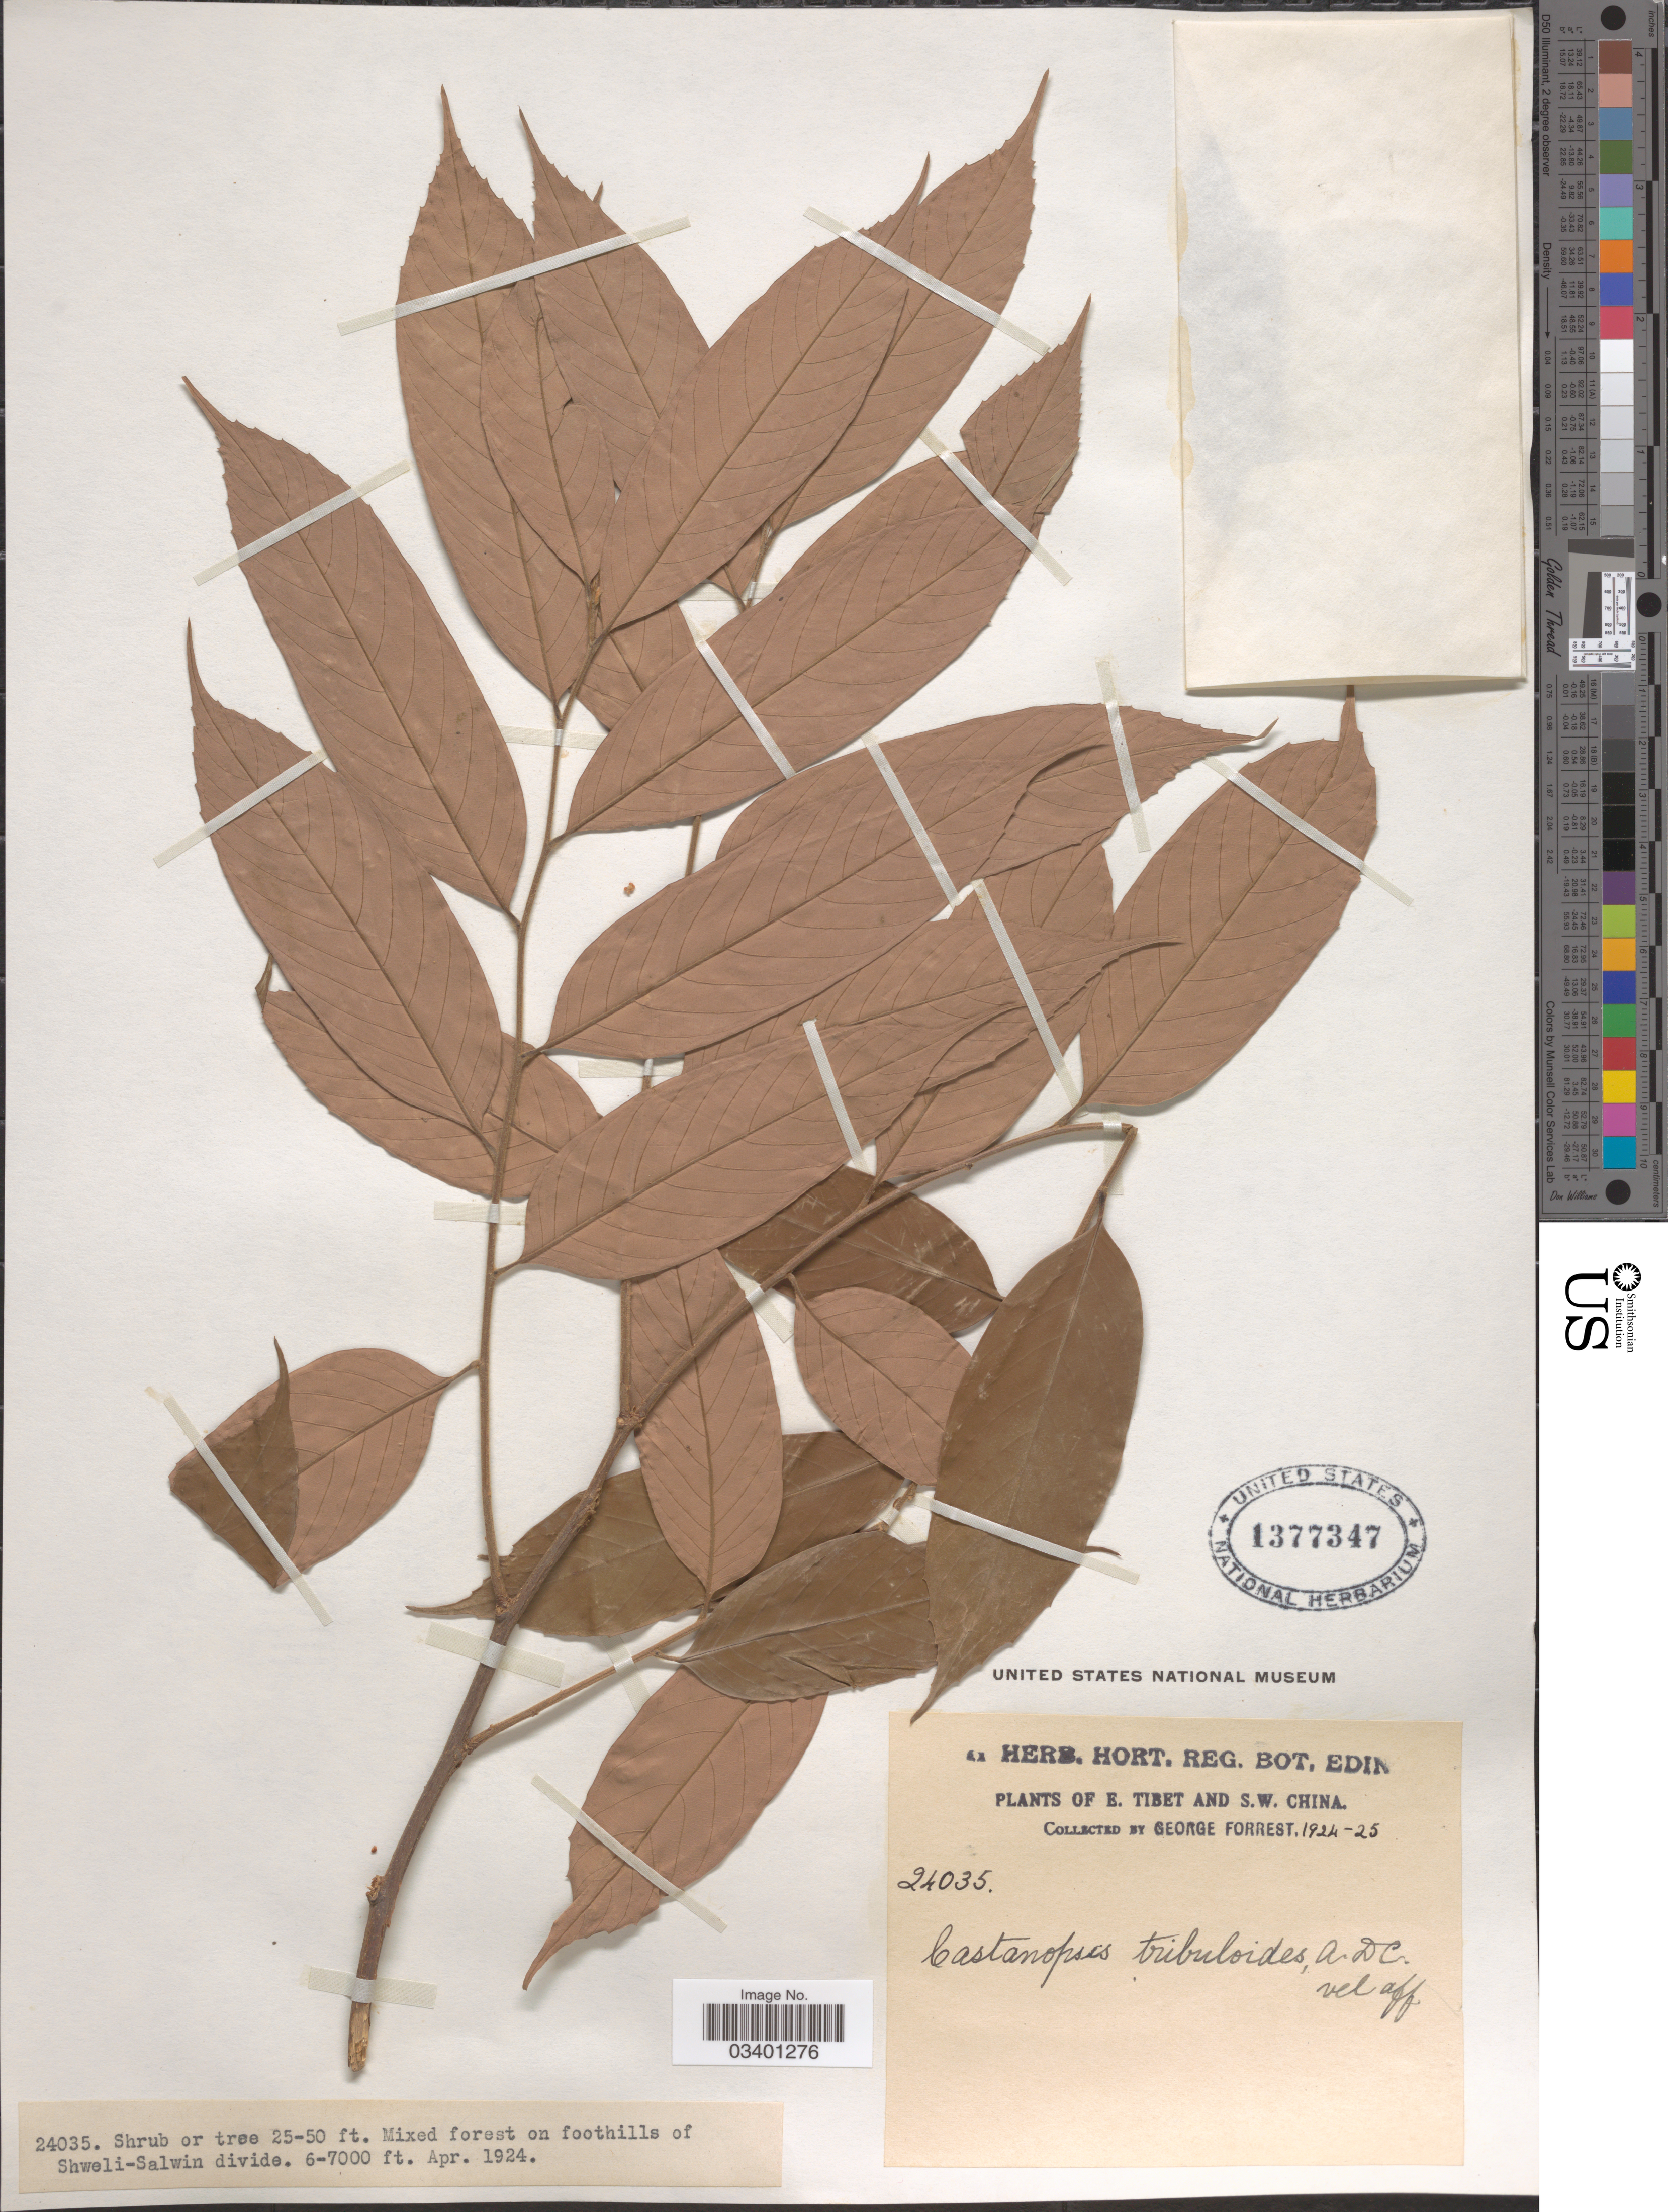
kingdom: Plantae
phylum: Tracheophyta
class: Magnoliopsida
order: Fagales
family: Fagaceae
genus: Castanopsis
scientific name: Castanopsis tribuloides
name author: (Sm.) A. DC.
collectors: G. Forrest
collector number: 24035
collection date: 1924-04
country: China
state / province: Xizang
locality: E. Tibet and S.W. China. Mixed forest on foothills of Shweli-Salwin divide.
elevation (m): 1829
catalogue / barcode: US 1377347